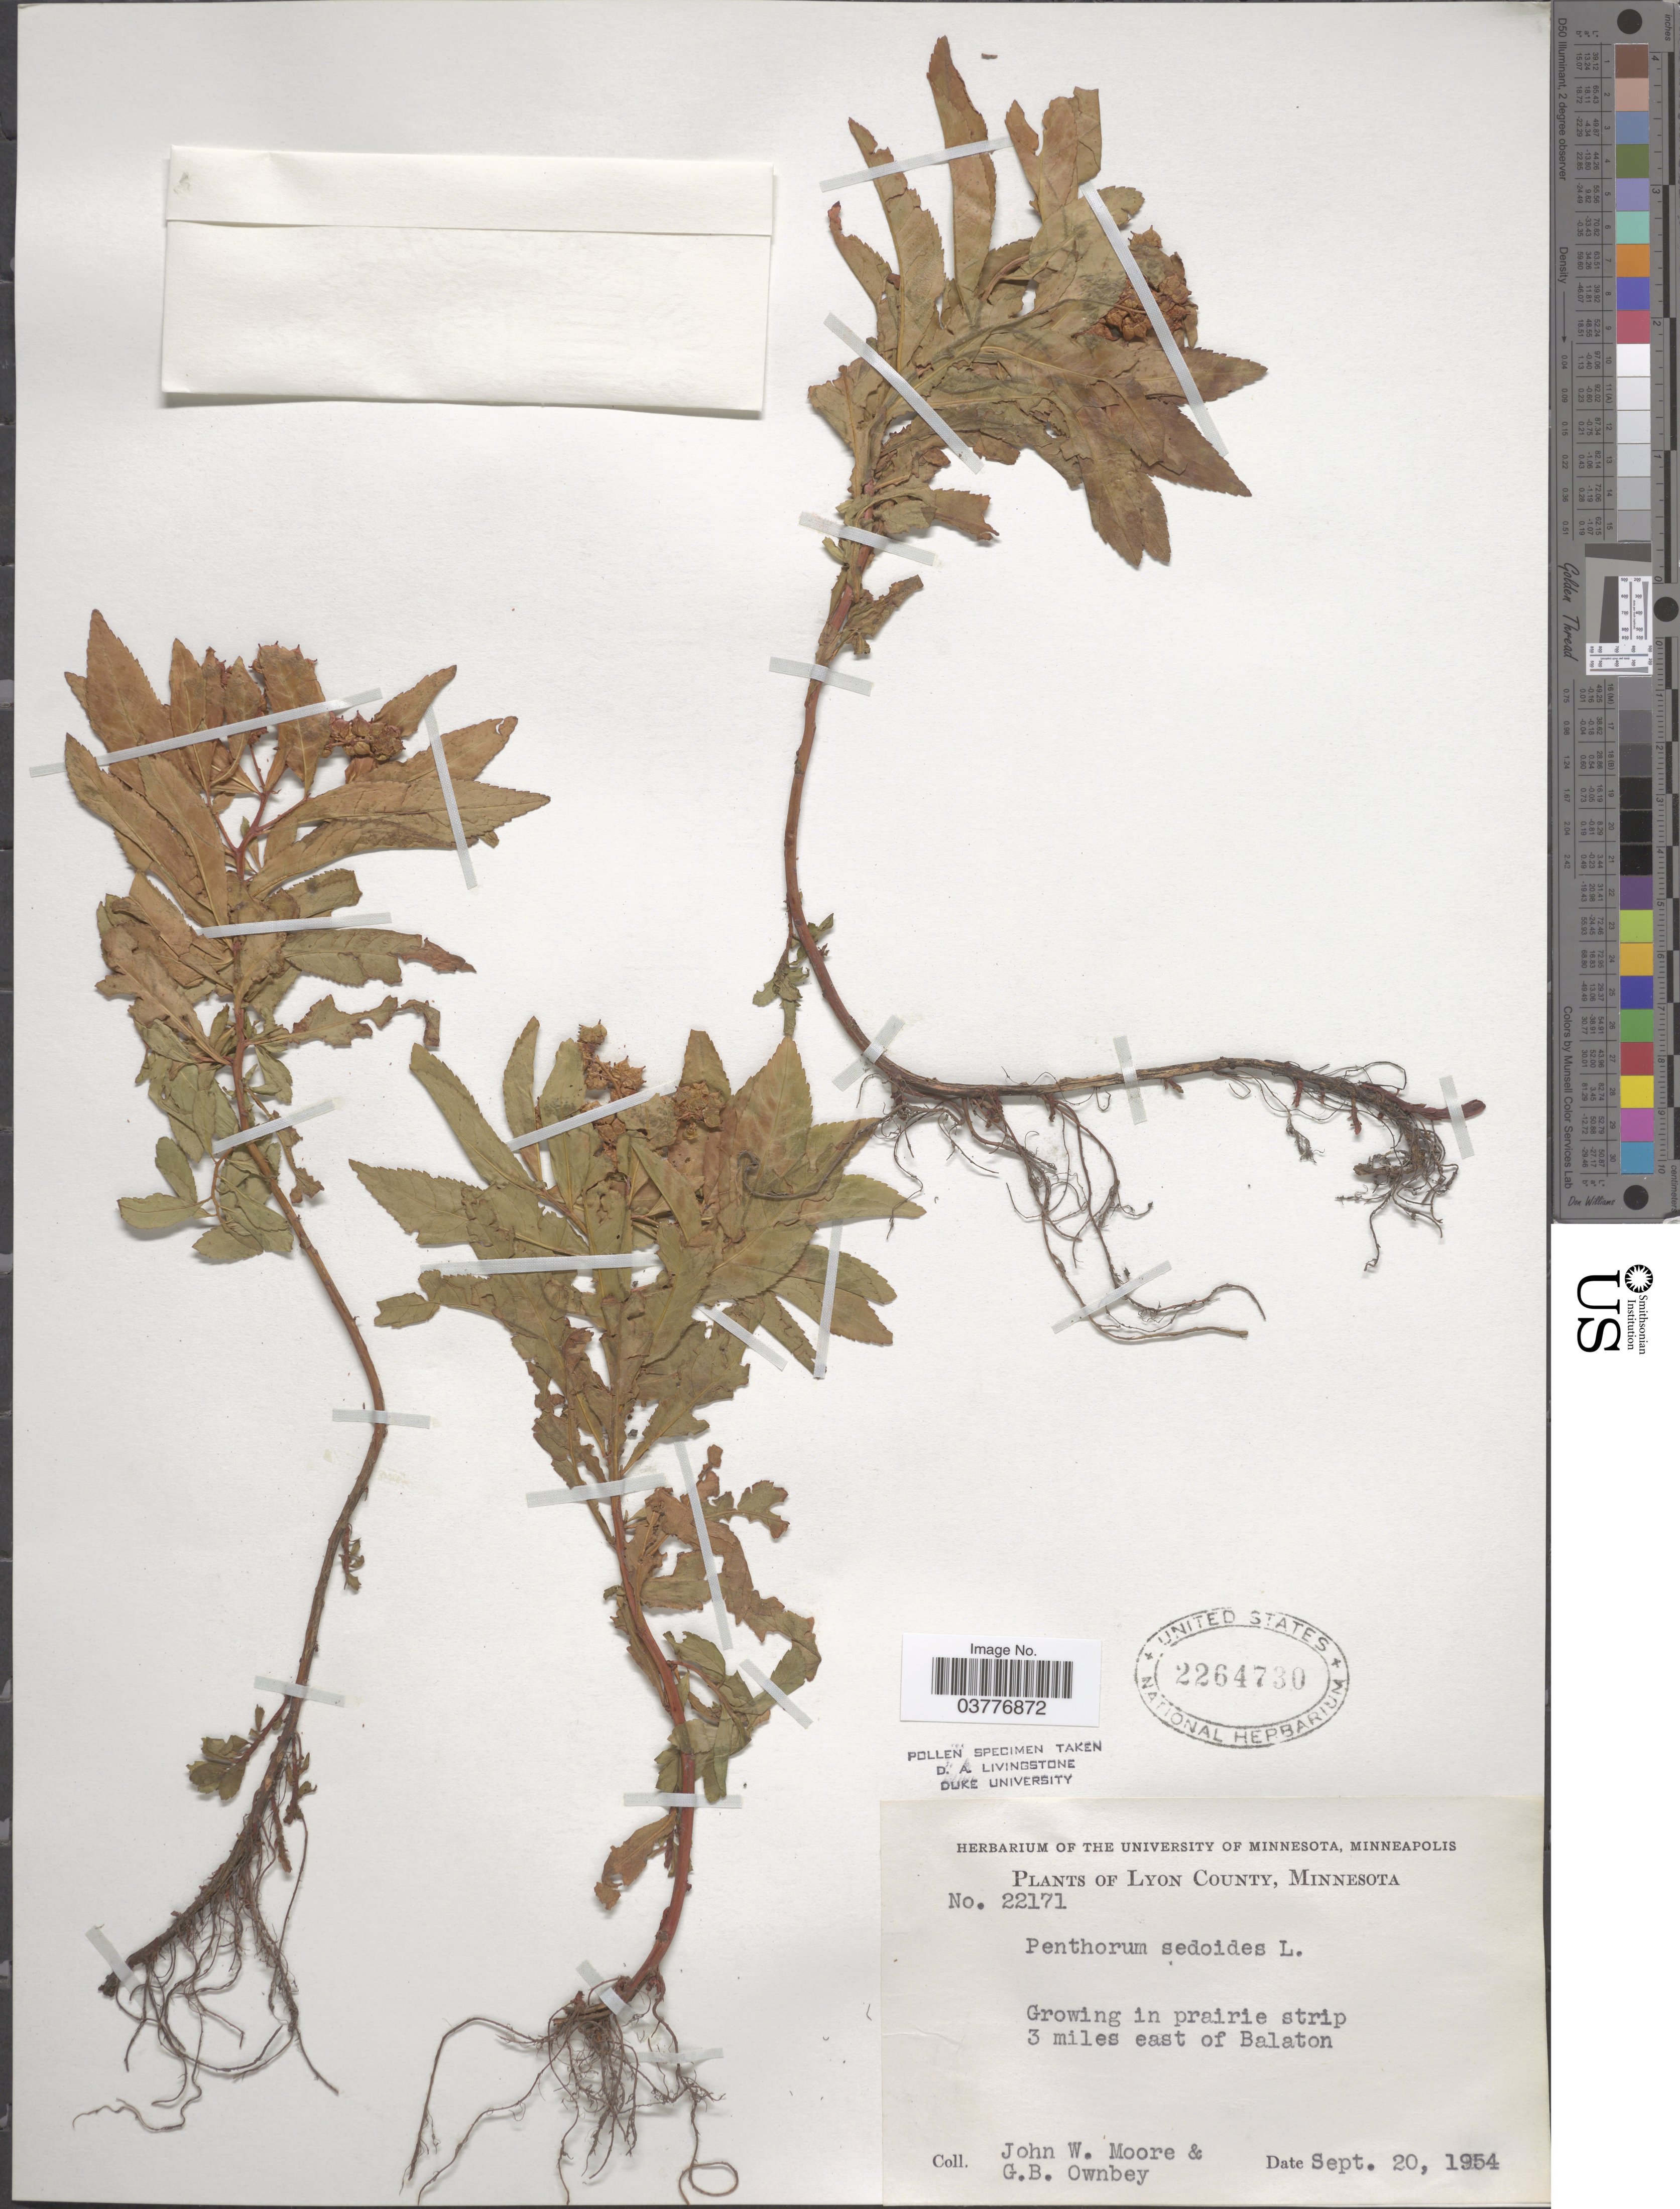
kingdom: Plantae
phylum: Tracheophyta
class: Magnoliopsida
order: Saxifragales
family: Penthoraceae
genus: Penthorum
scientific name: Penthorum sedoides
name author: L.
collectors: J. Moore & G. B. Ownbey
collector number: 22171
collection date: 1954-09-20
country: United States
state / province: Minnesota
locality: Lyon County. 3 miles east of Balaton.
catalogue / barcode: US 2264730